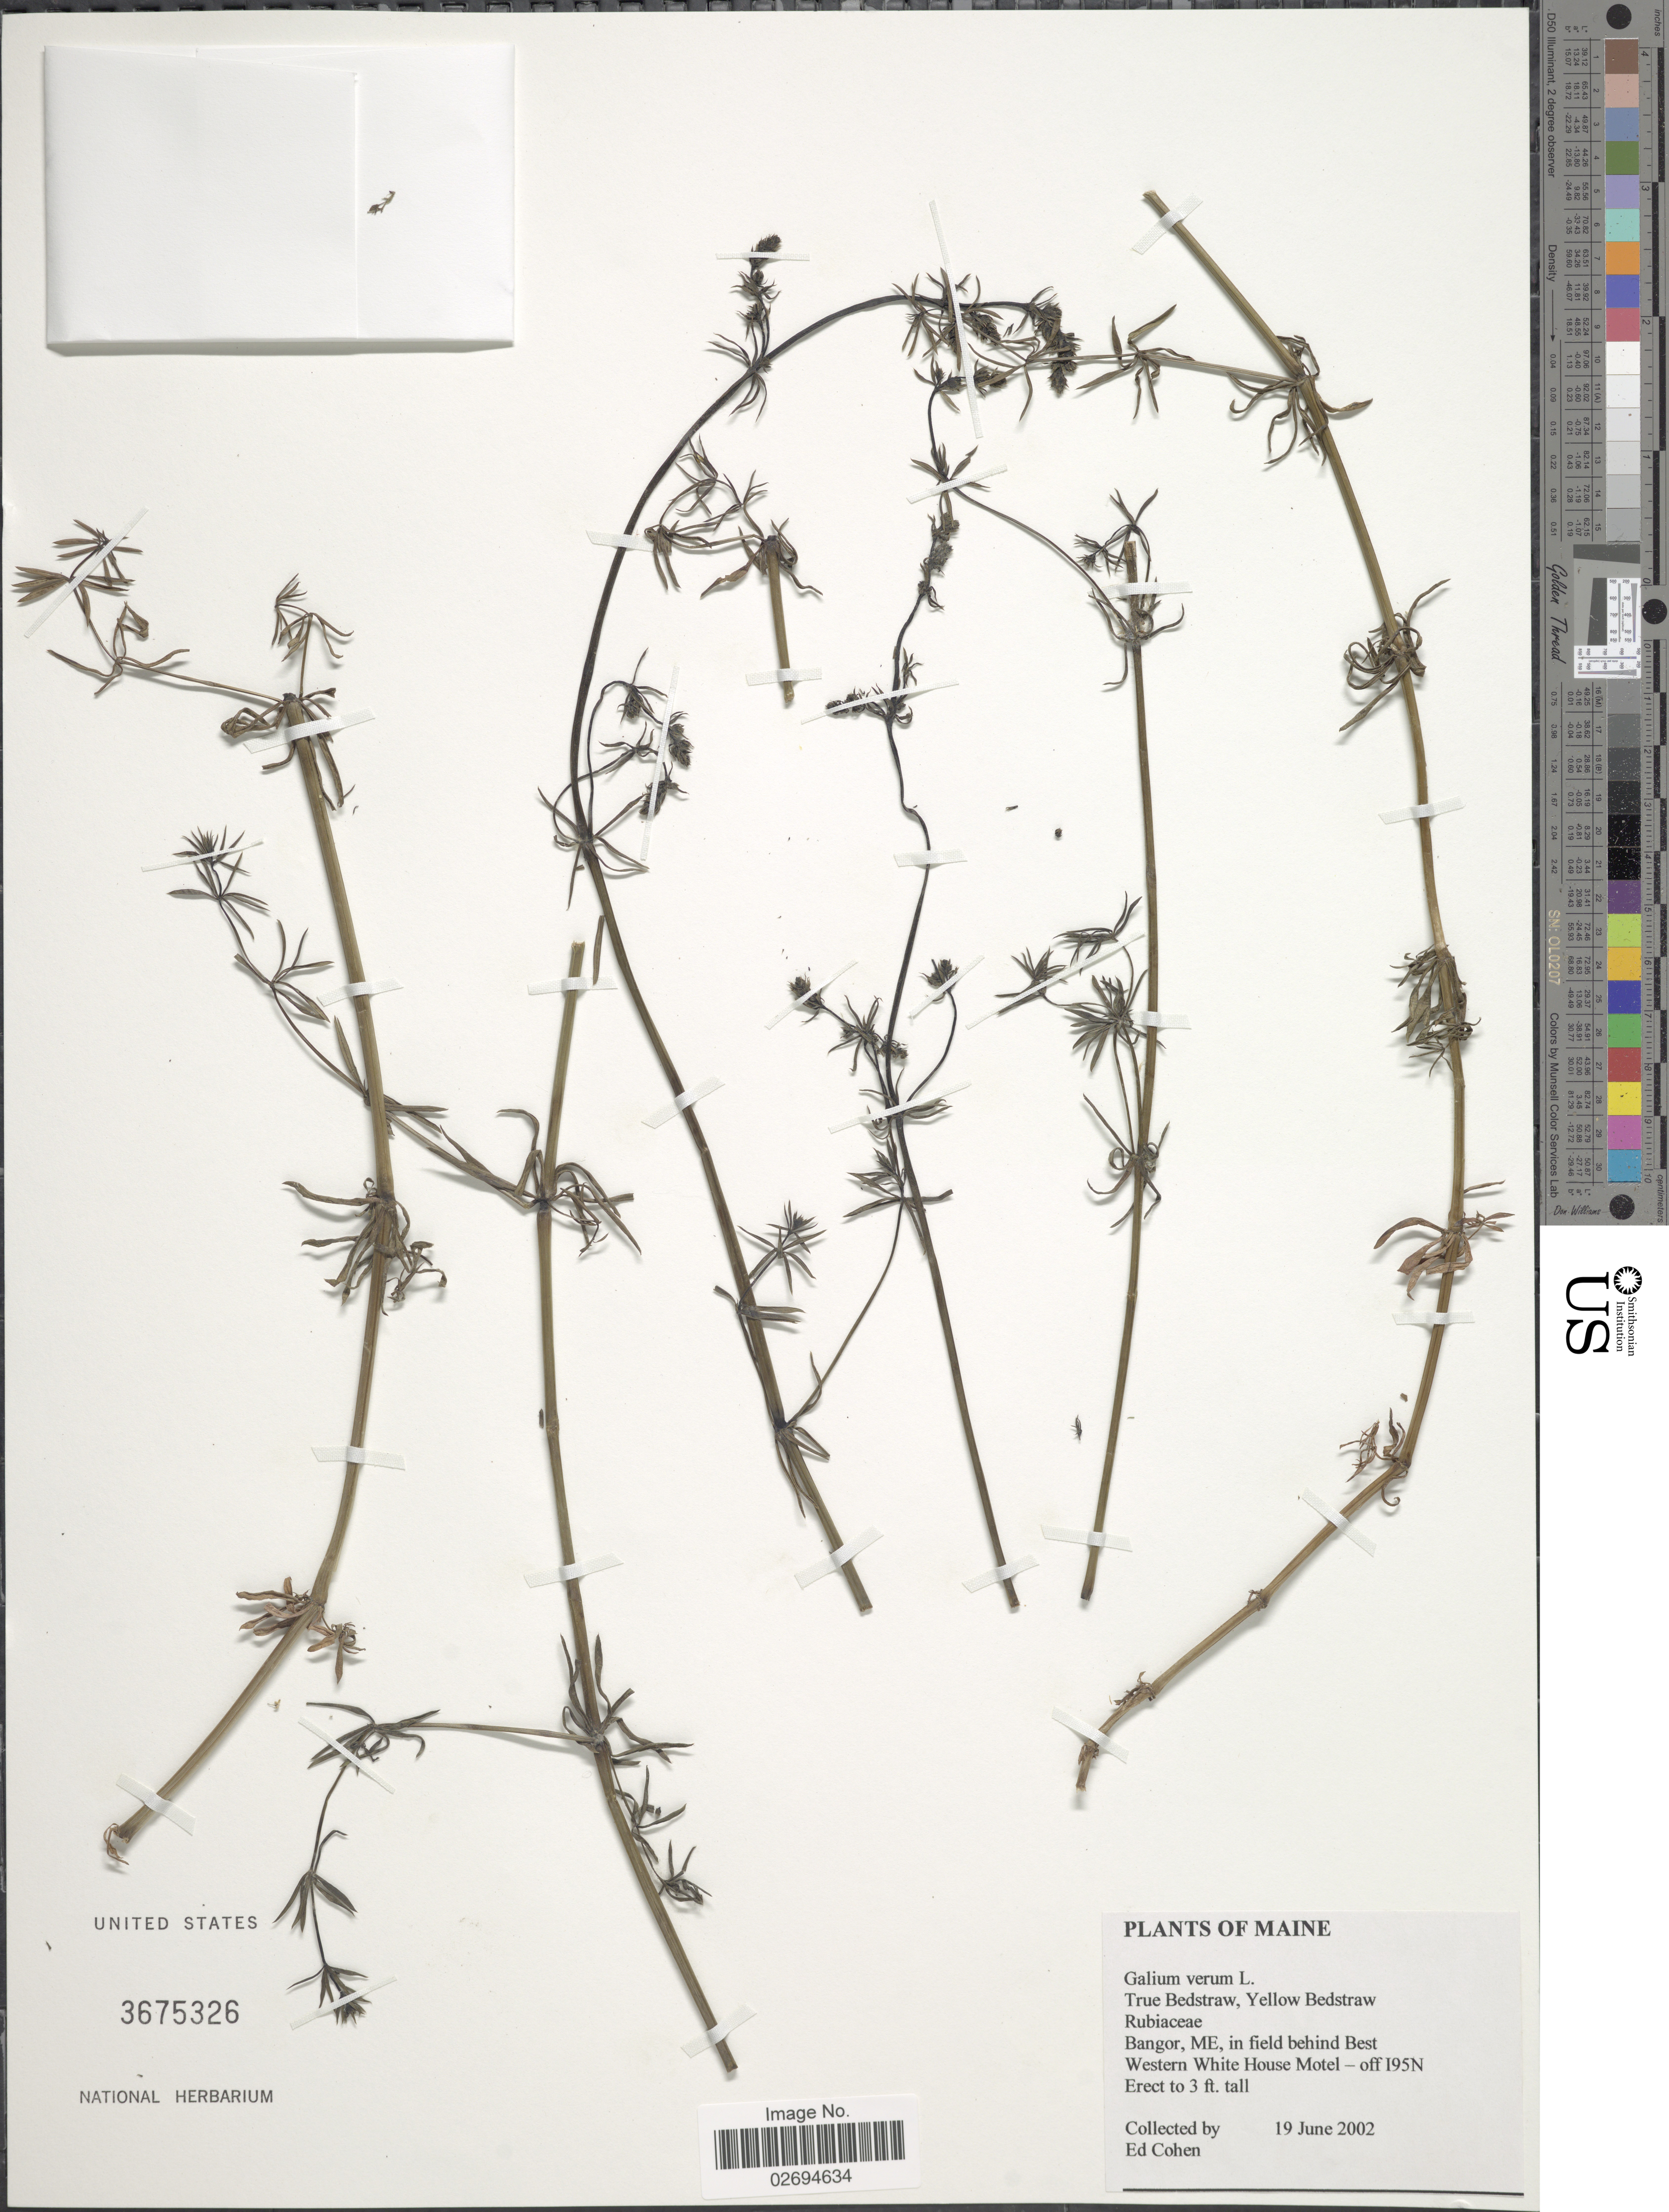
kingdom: Plantae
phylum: Tracheophyta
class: Magnoliopsida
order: Gentianales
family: Rubiaceae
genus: Galium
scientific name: Galium verum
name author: L.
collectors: E. Cohen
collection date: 2002-06-19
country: United States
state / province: Maine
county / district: Penobscot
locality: Bangor, in field behind Best Western White House Motel - off 195 N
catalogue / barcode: US 3675326